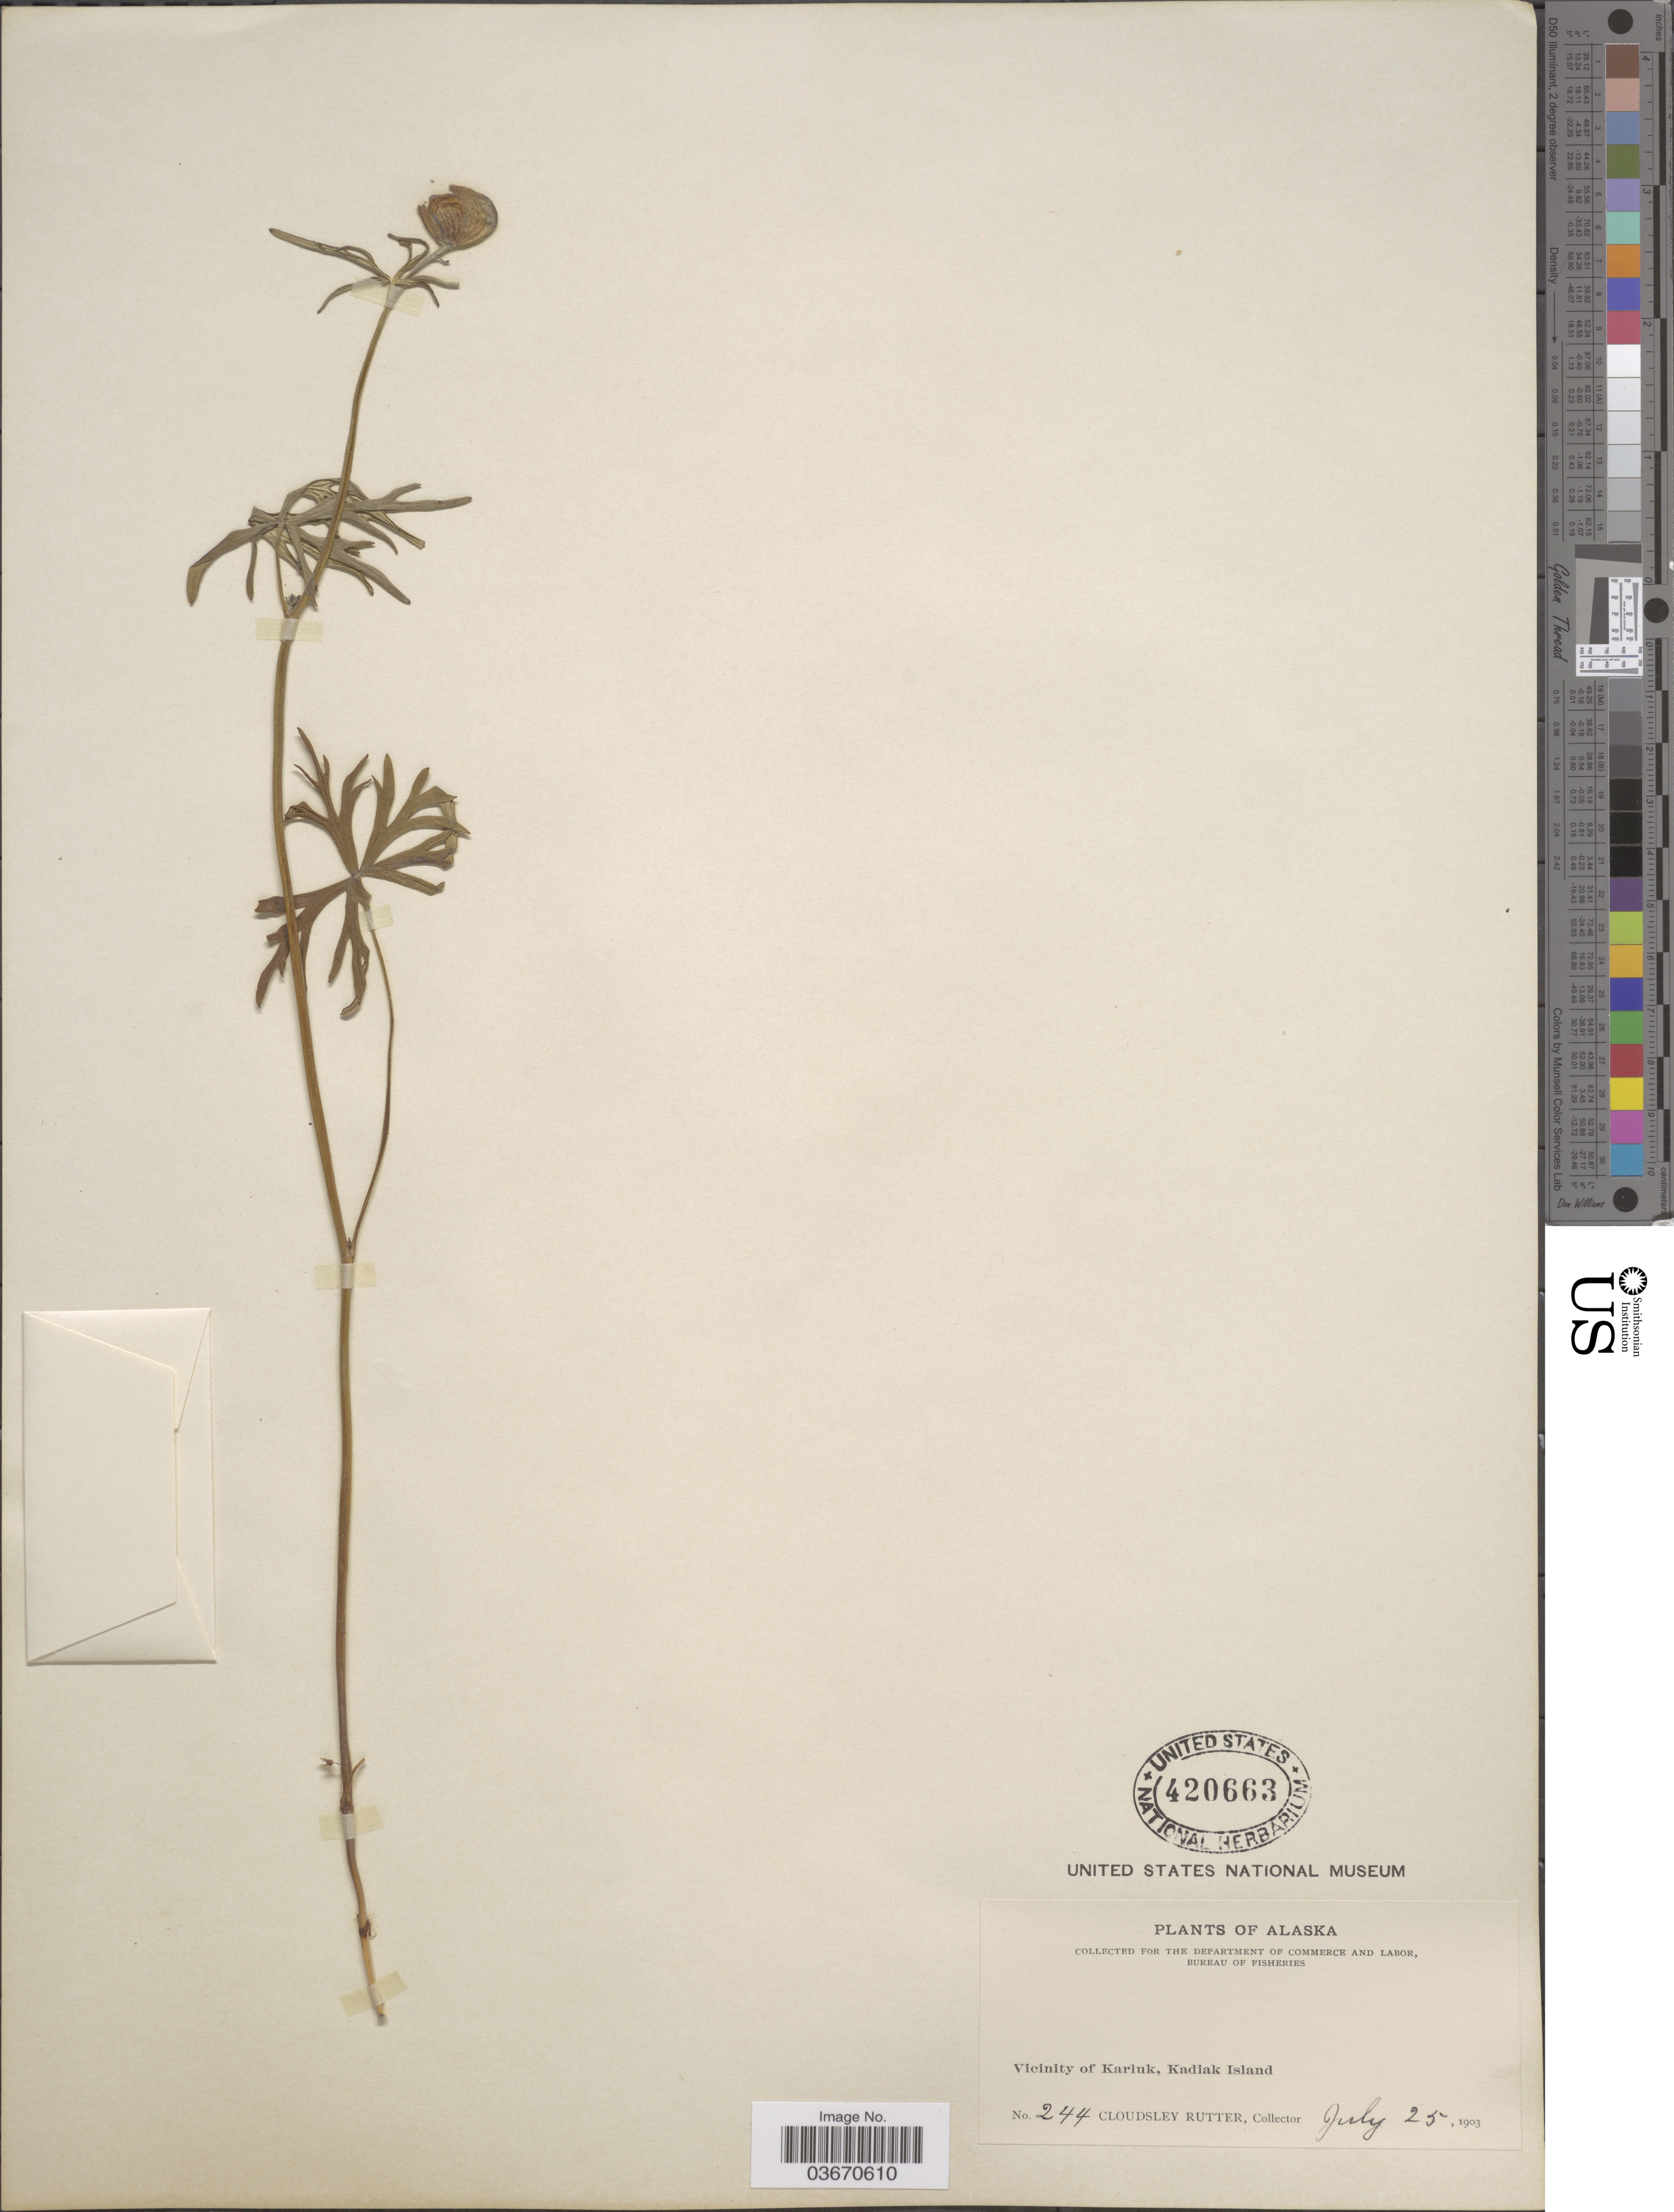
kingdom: Plantae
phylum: Tracheophyta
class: Magnoliopsida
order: Ranunculales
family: Ranunculaceae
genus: Aconitum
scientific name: Aconitum delphinifolium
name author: DC.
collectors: C. Rutter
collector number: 244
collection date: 1903-07-25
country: United States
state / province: Alaska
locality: Vicinity of Karluk, Kadiak Island.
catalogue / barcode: US 420663